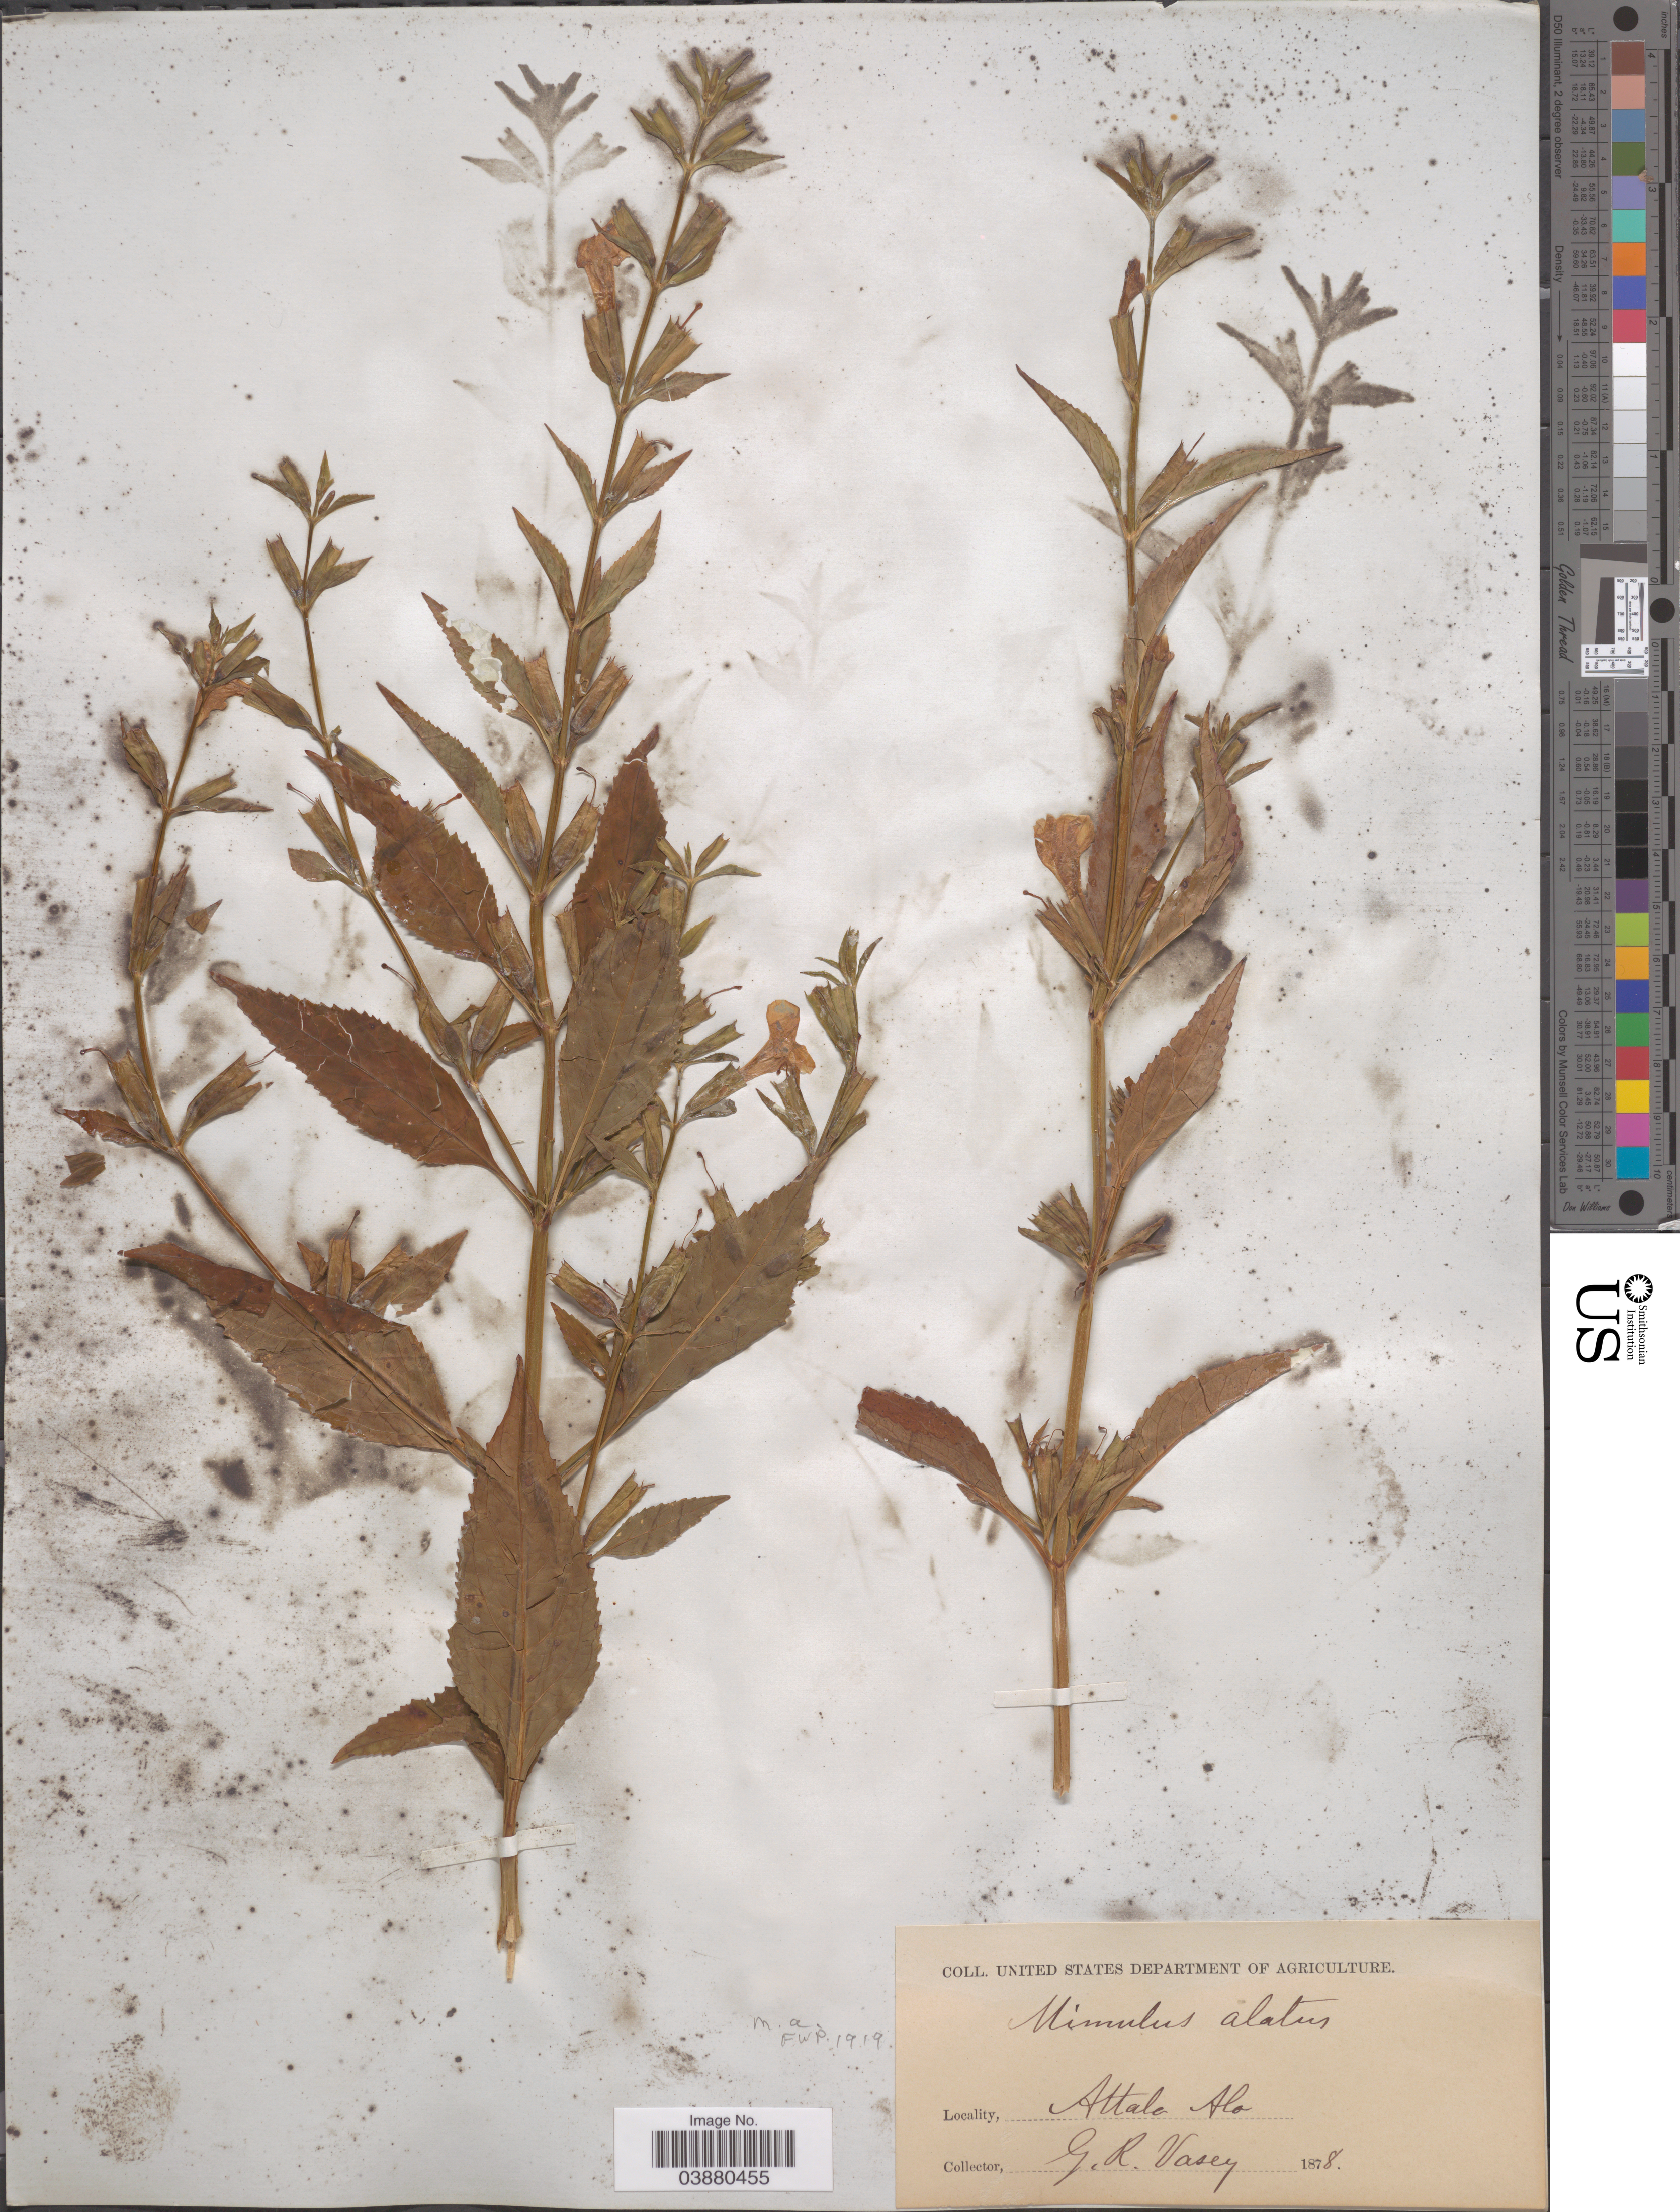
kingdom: Plantae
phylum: Tracheophyta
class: Magnoliopsida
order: Lamiales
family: Phrymaceae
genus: Mimulus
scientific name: Mimulus alatus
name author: Aiton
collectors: G. R. Vasey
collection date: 1878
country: United States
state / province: Alabama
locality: Attala.